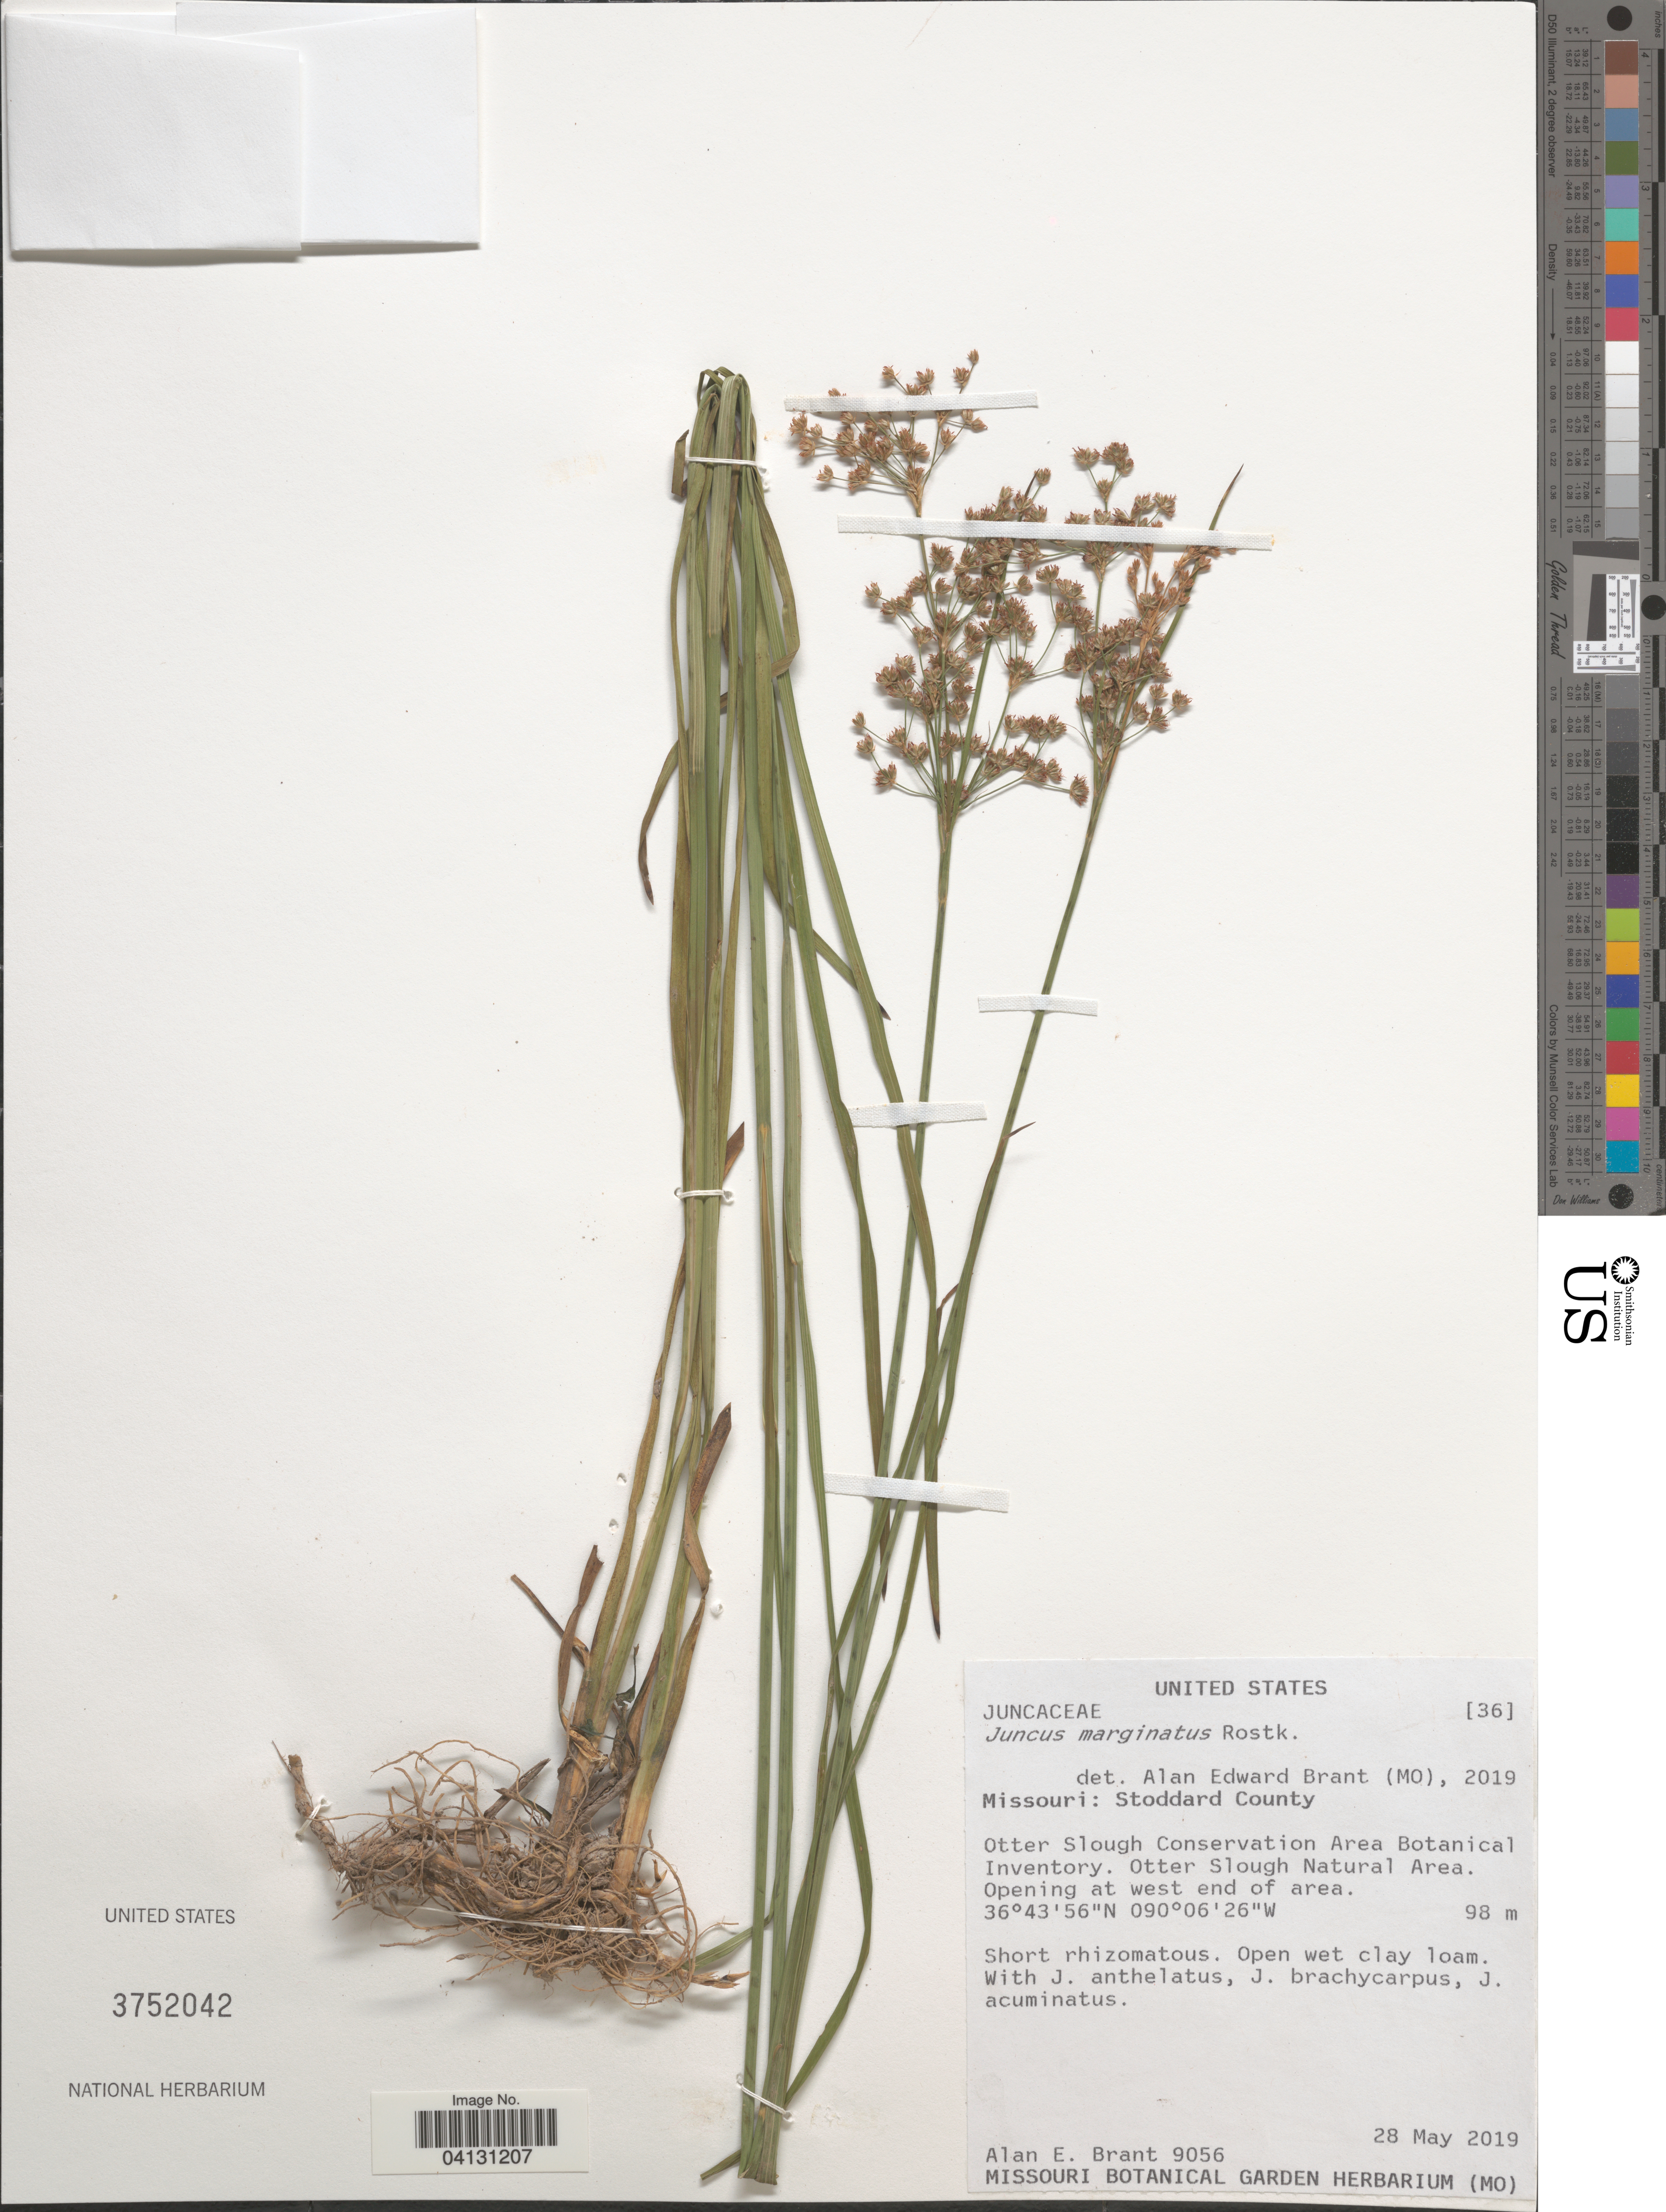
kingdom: Plantae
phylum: Tracheophyta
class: Liliopsida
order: Poales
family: Juncaceae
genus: Juncus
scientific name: Juncus marginatus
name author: Rostk.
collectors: A. Brant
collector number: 9056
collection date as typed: Transcribed d/m/y: 28/5/2019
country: United States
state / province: Missouri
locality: Stoddard County. Otter Slough Conservation Area Botanical Inventory. Otter Slough Natural Area. Opening at west end of area.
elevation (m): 98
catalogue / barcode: US 3752042